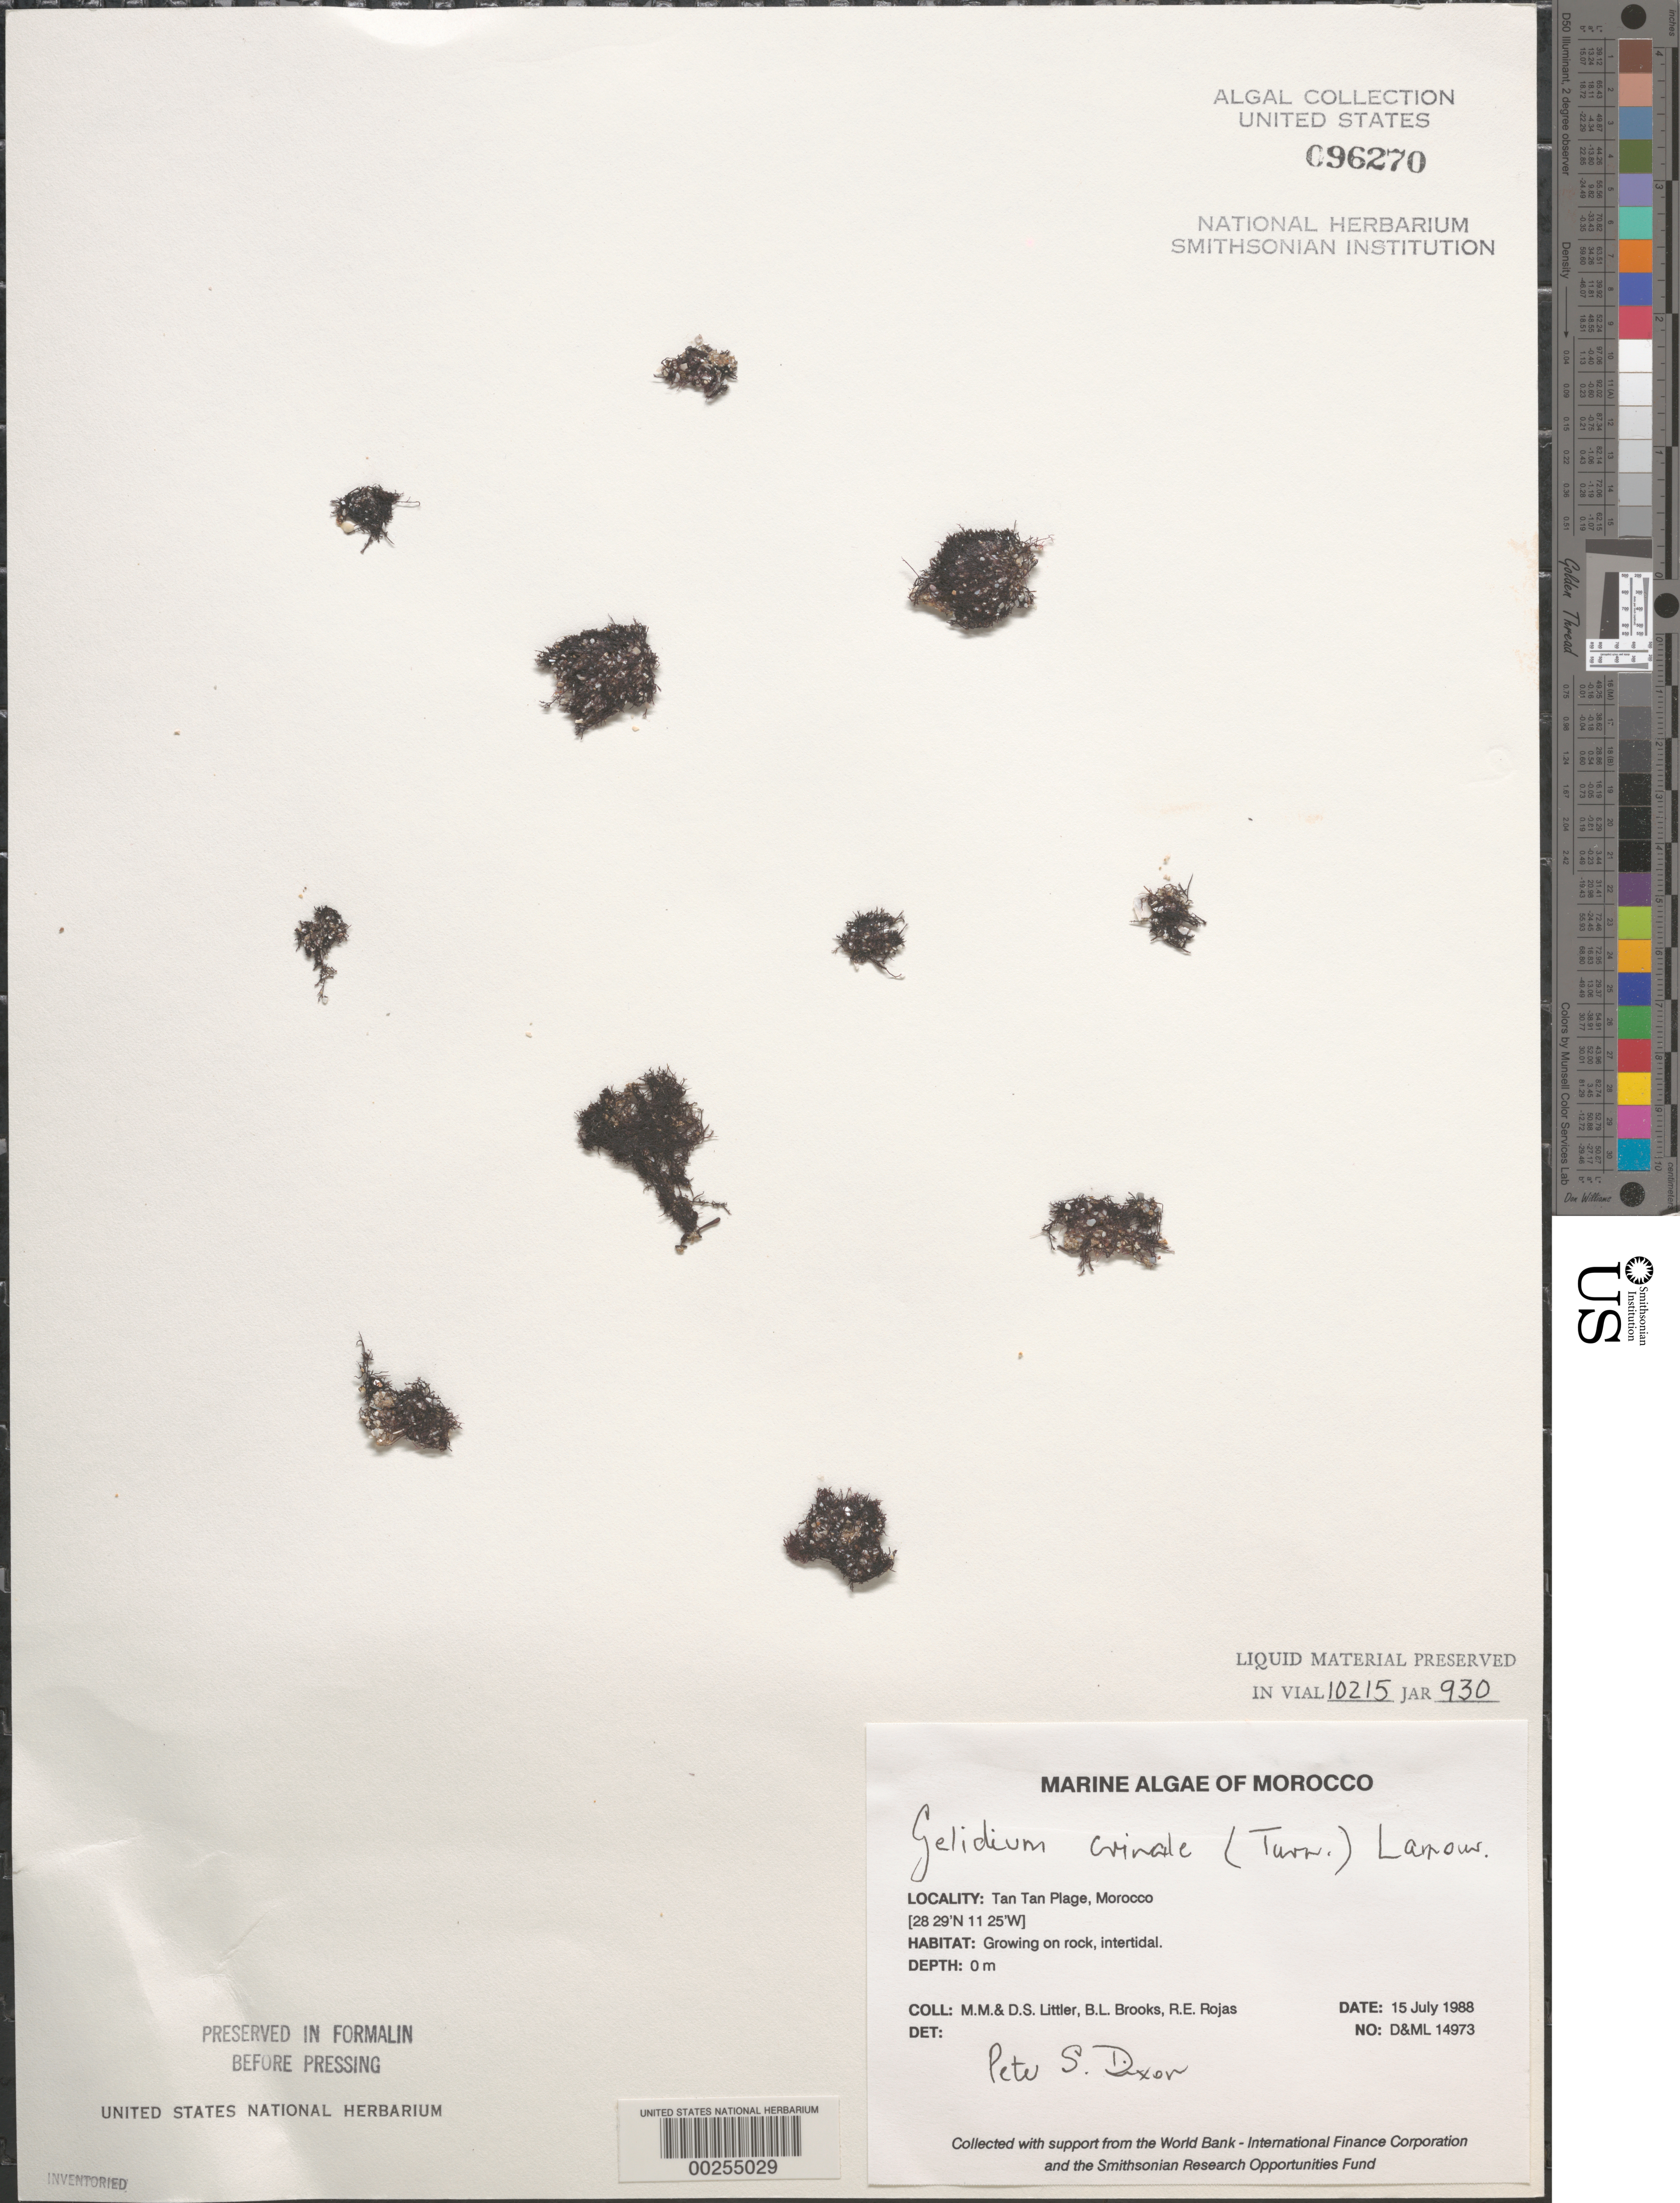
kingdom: Plantae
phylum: Rhodophyta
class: Florideophyceae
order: Gelidiales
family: Gelidiaceae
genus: Gelidium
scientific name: Gelidium crinale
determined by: Dixon, P. S.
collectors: D. S. Littler, M. M. Littler, B. Brooks & R. Rojas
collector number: D&ML 14973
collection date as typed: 15 Jul 1988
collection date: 1988-07-15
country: Morocco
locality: Tan Tan Plage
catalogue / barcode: US 96270